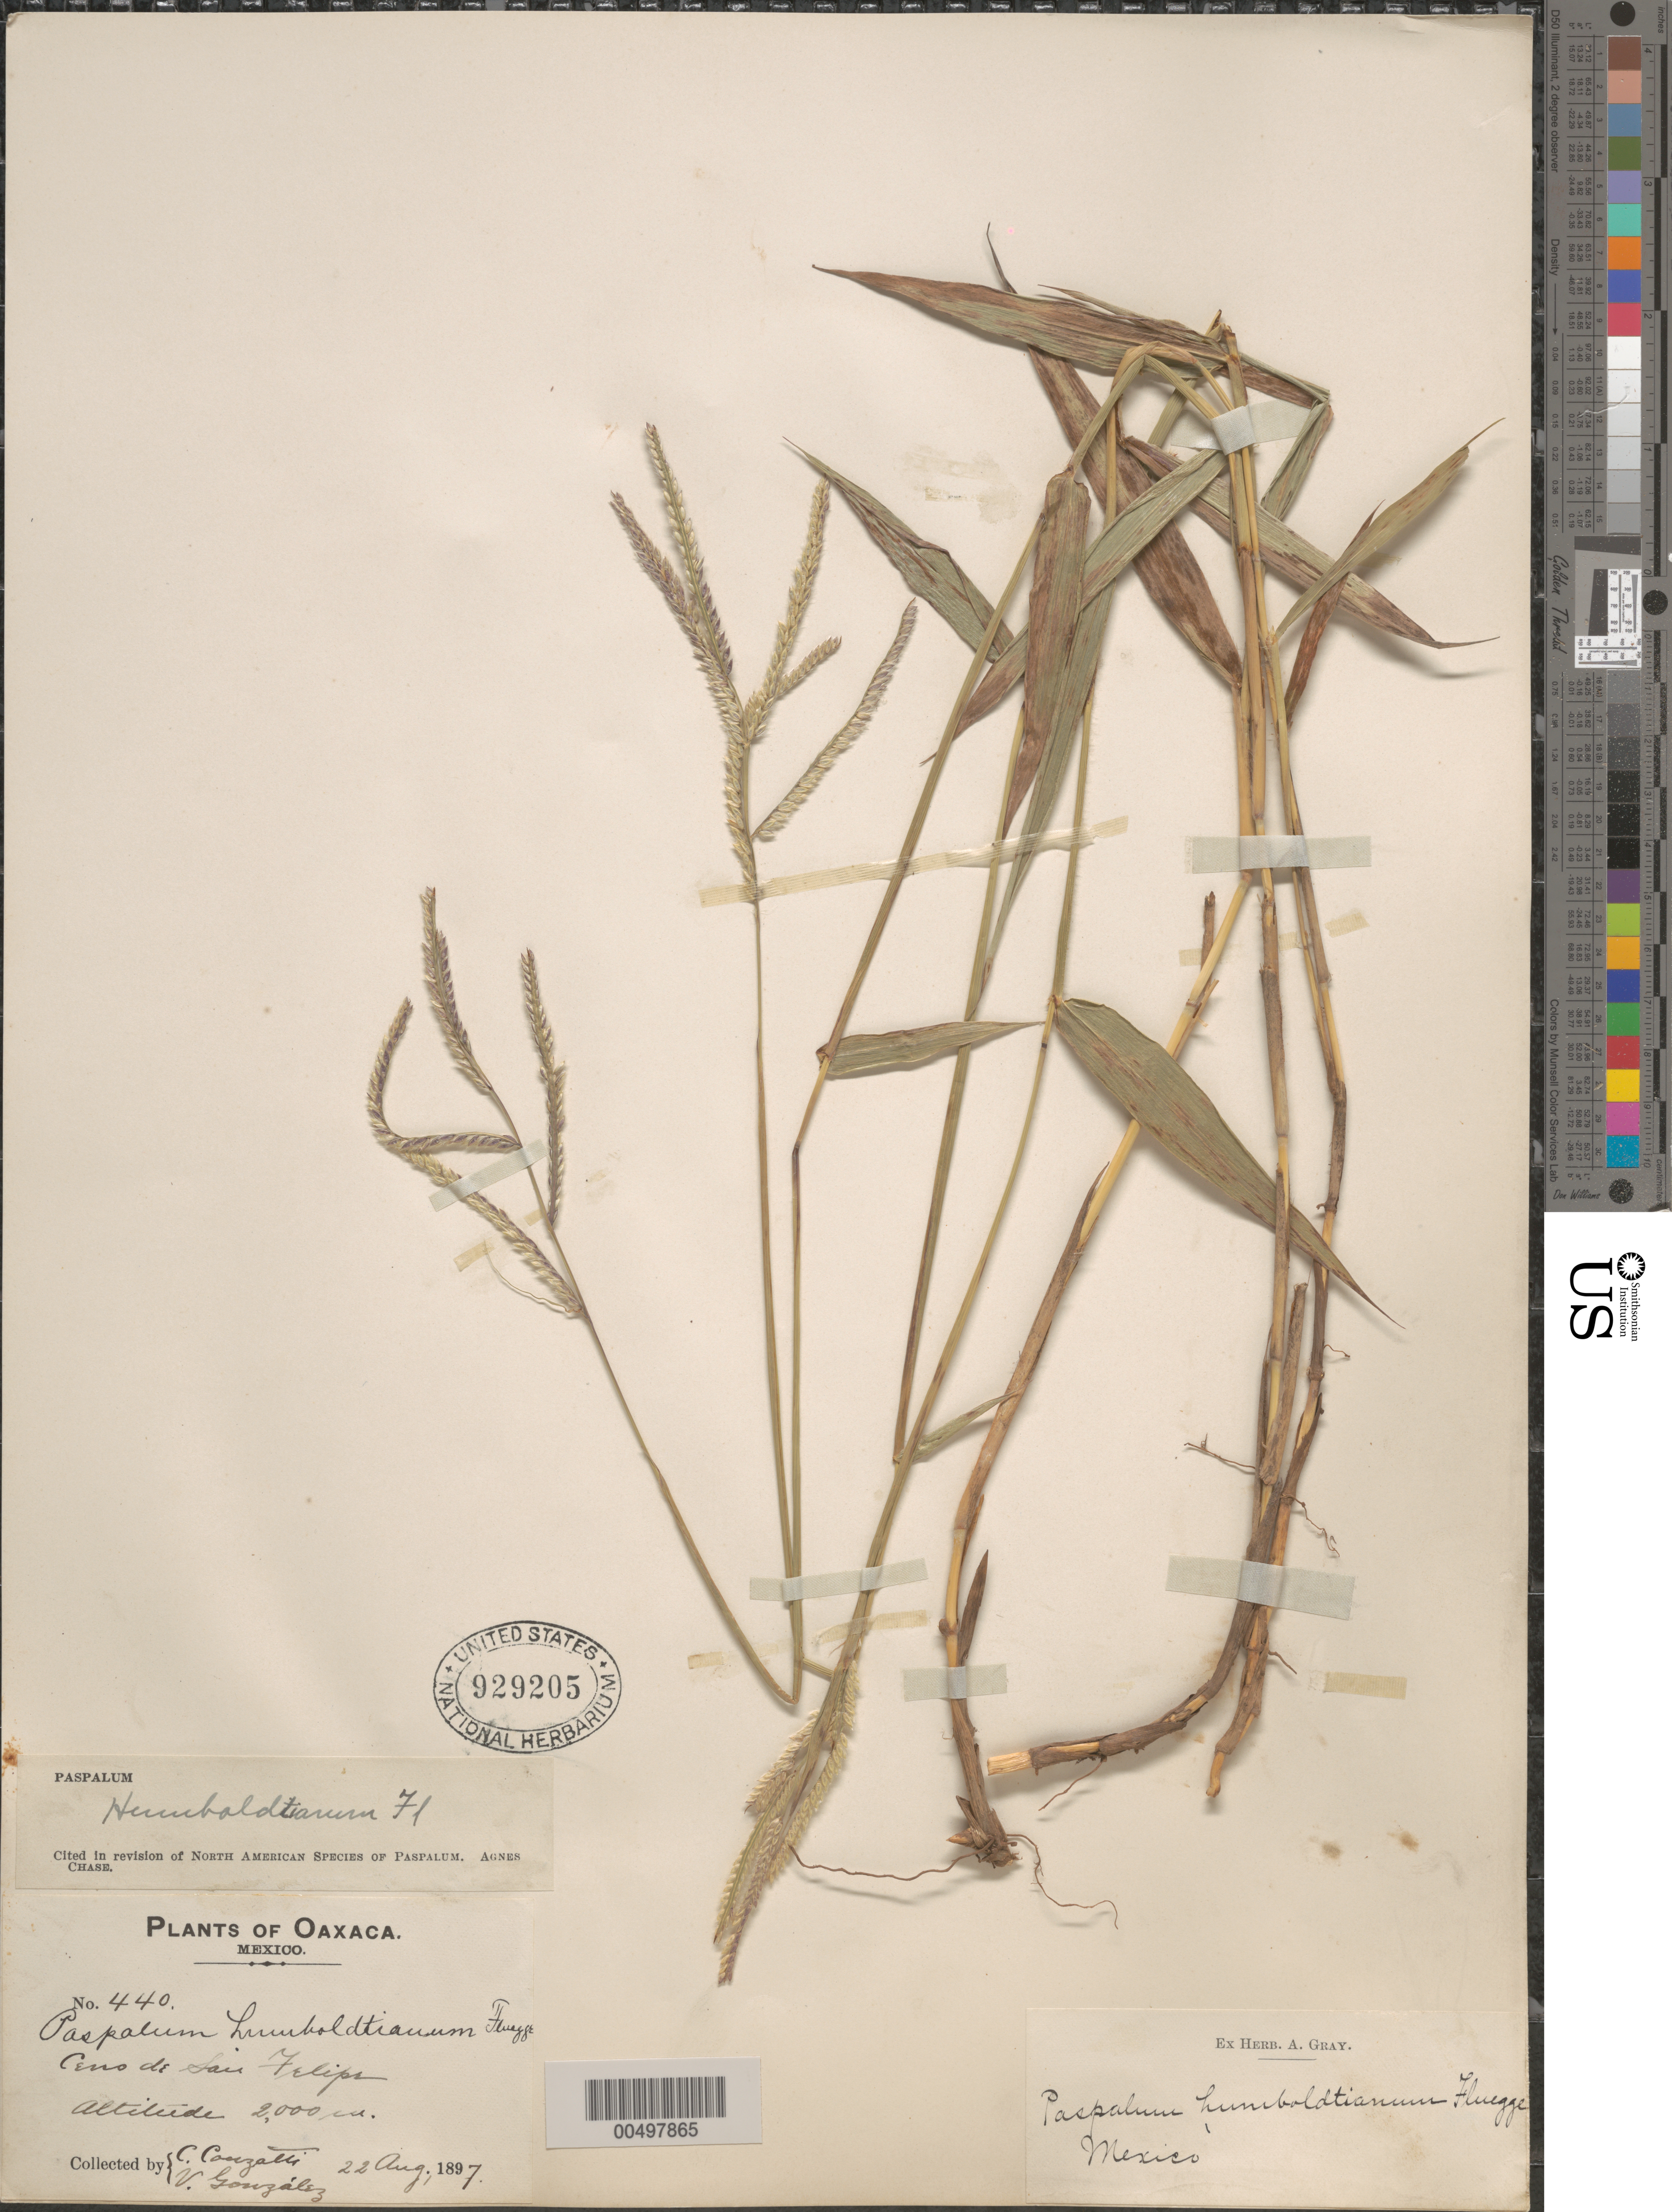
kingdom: Plantae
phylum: Tracheophyta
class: Liliopsida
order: Poales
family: Poaceae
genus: Paspalum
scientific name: Paspalum humboldtianum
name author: Flüggé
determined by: Chase, [M.] Agnes, (US)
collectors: C. Conzatti & V. Gonzalez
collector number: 440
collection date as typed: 22 Aug 1897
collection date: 1897-08-22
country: Mexico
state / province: Oaxaca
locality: Cerro de San Felipe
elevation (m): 2000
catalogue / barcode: US 929205